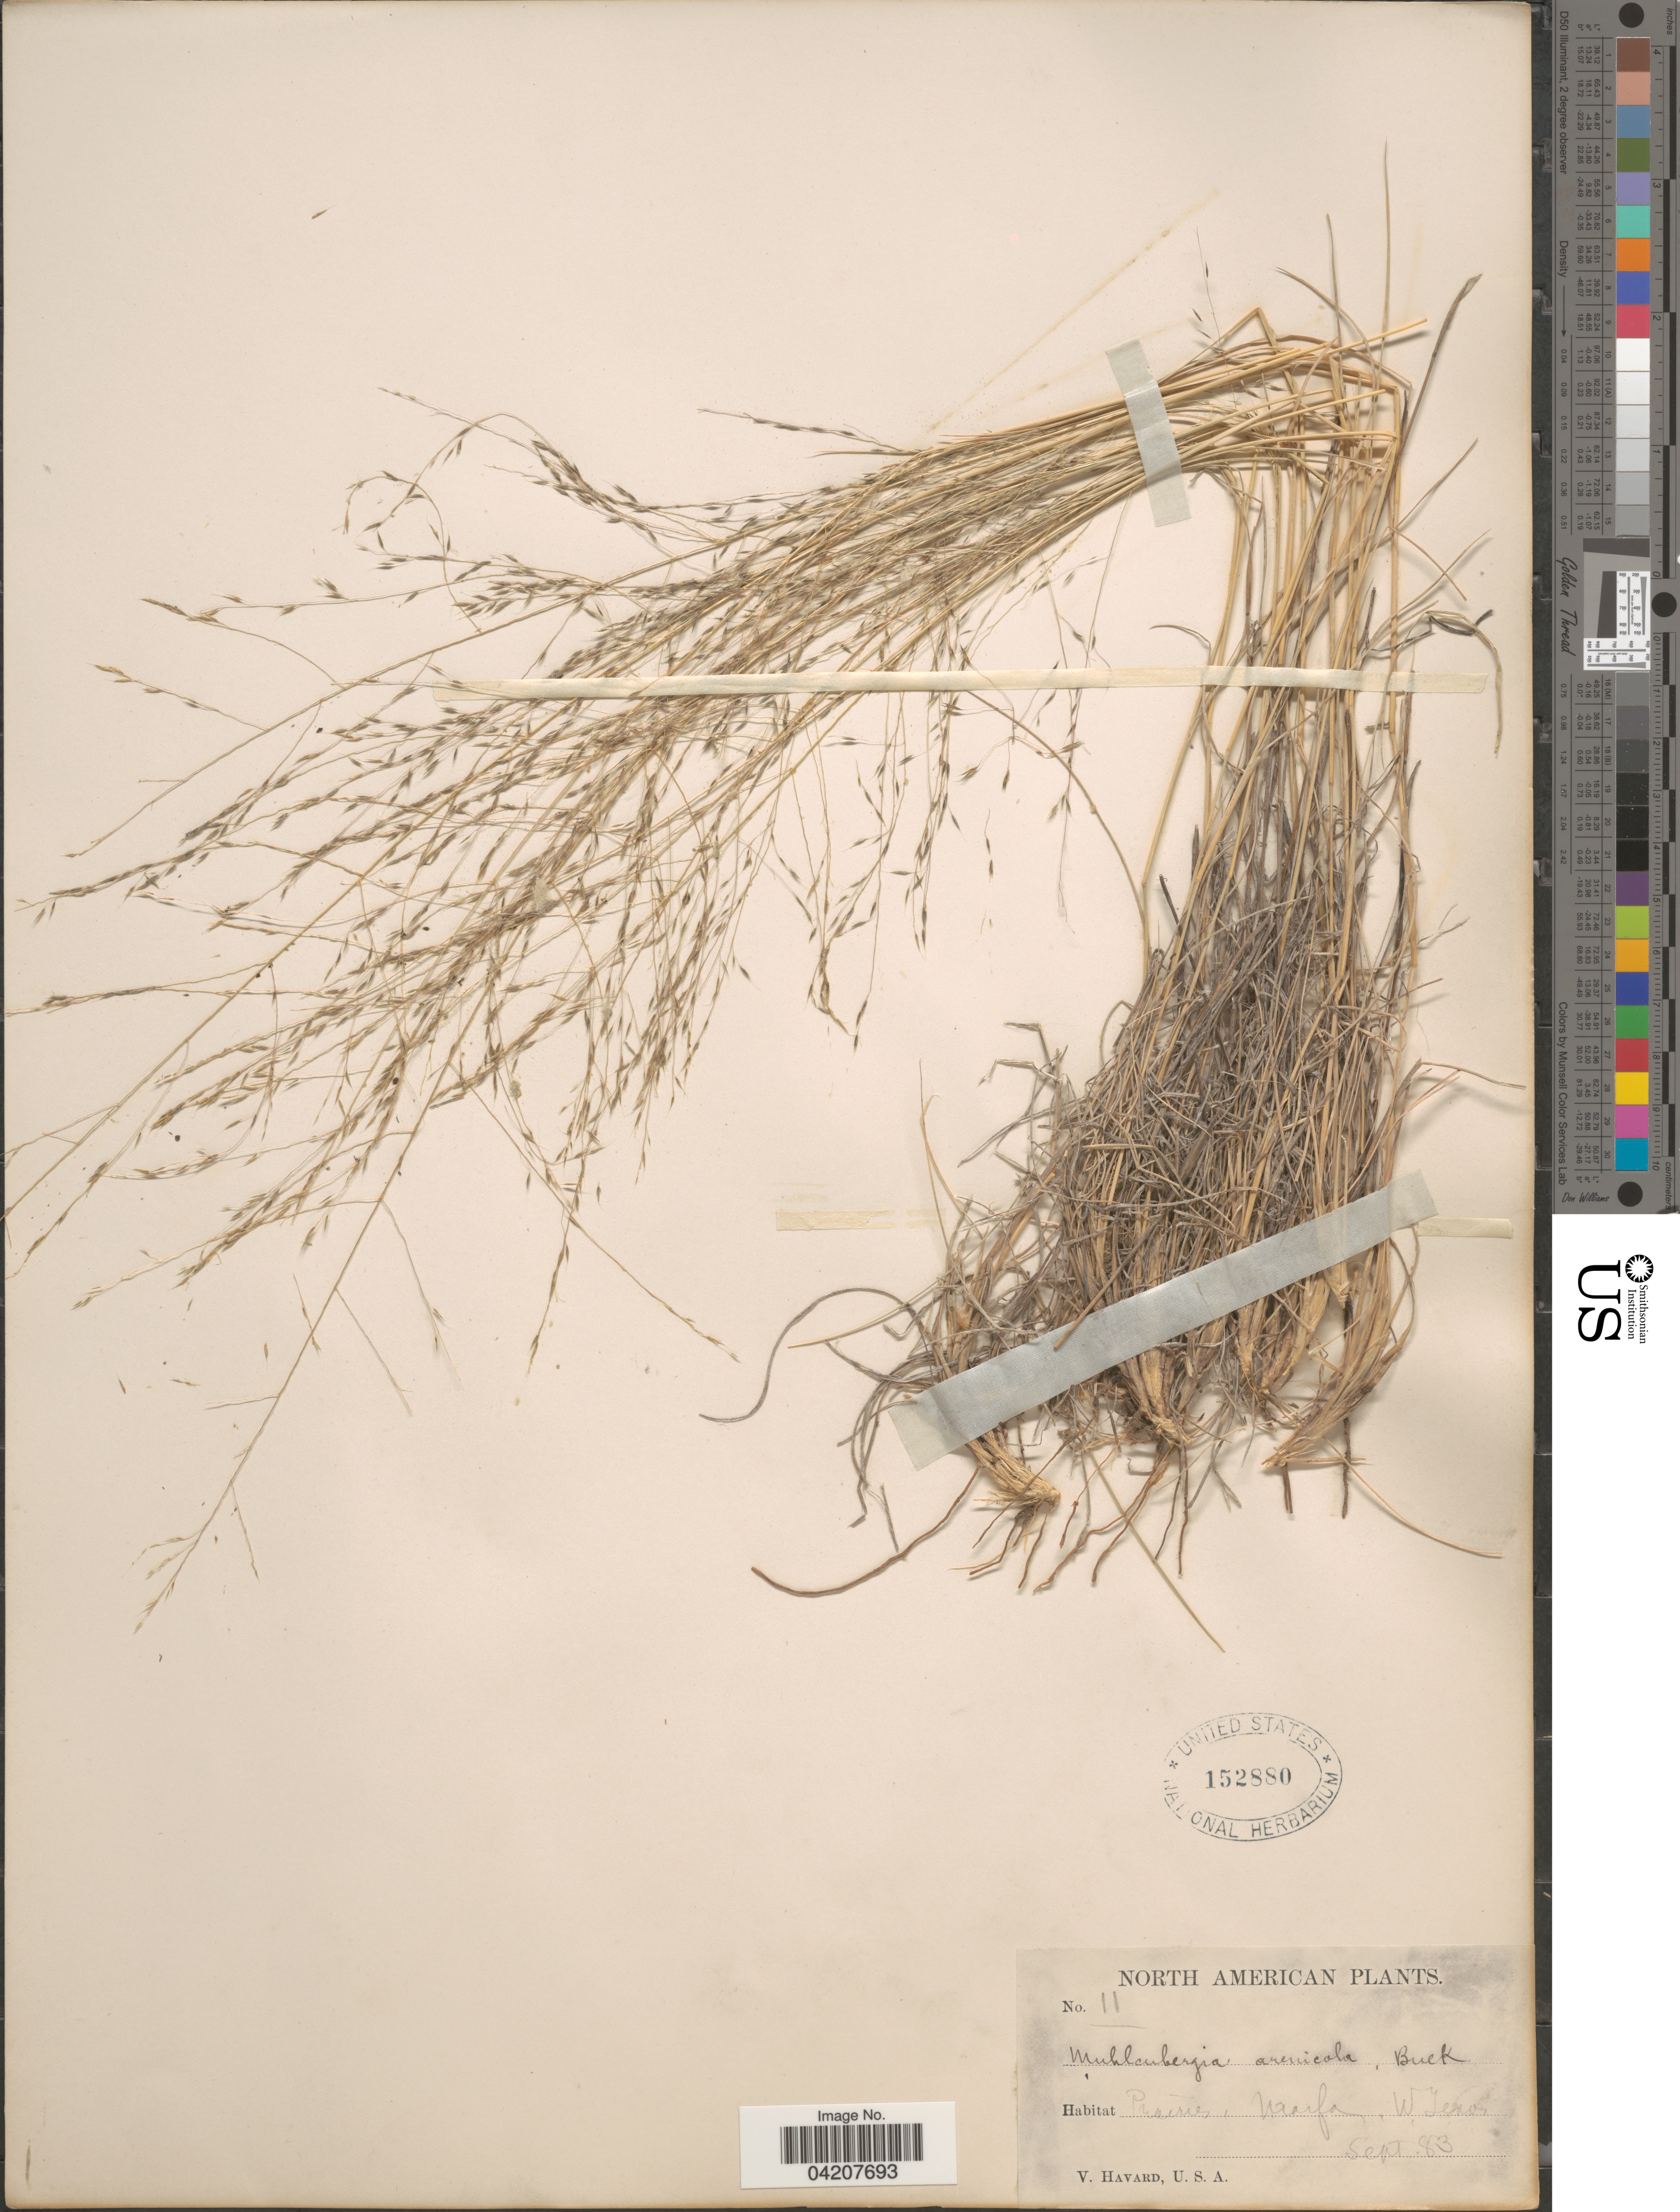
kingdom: Plantae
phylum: Tracheophyta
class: Liliopsida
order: Poales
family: Poaceae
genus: Muhlenbergia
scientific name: Muhlenbergia arenicola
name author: Buckley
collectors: V. Havard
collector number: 11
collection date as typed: Transcribed d/m/y: /9/83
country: United States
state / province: Texas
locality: Prairies, Marfa, W. Texas.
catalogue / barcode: US 152880